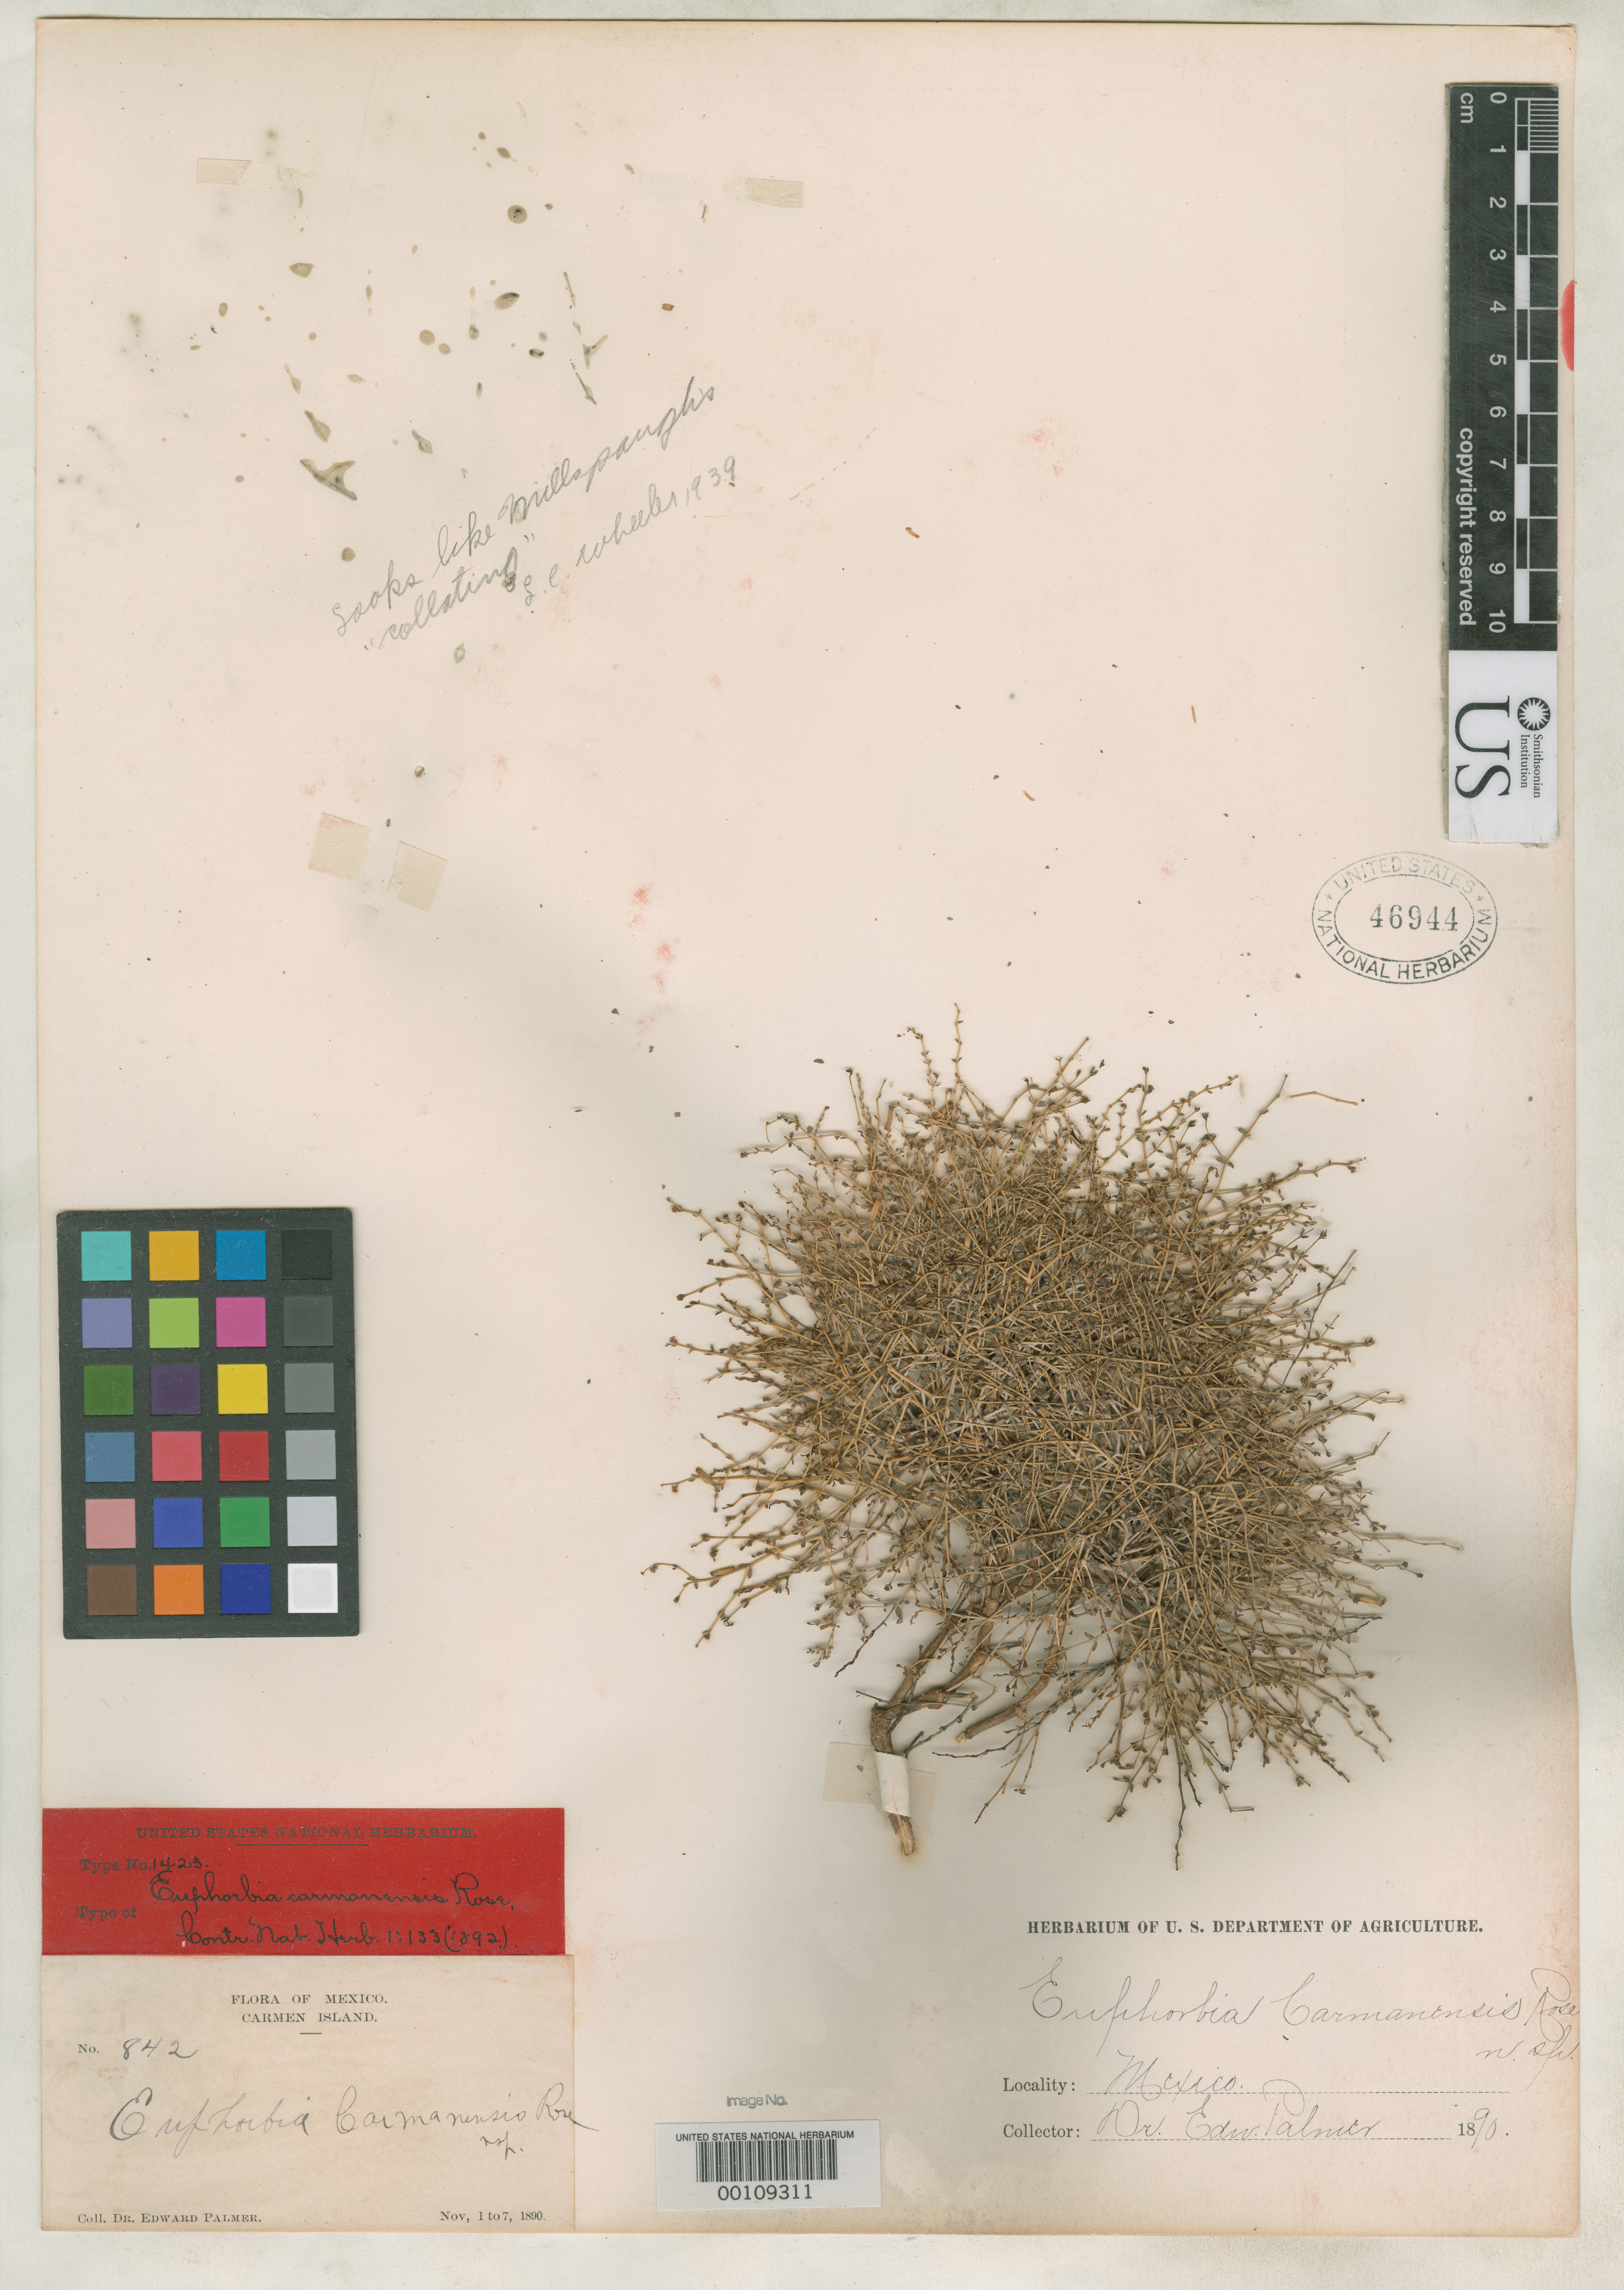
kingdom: Plantae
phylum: Tracheophyta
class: Magnoliopsida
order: Malpighiales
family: Euphorbiaceae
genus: Euphorbia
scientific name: Euphorbia carmenensis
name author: Rose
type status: Type Collection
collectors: E. Palmer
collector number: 842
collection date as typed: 01 Nov 1890 to 07 Nov 1890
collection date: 1890-11-01/1890-11-07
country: Mexico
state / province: Baja California Sur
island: Carmen Island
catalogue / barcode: US 46944